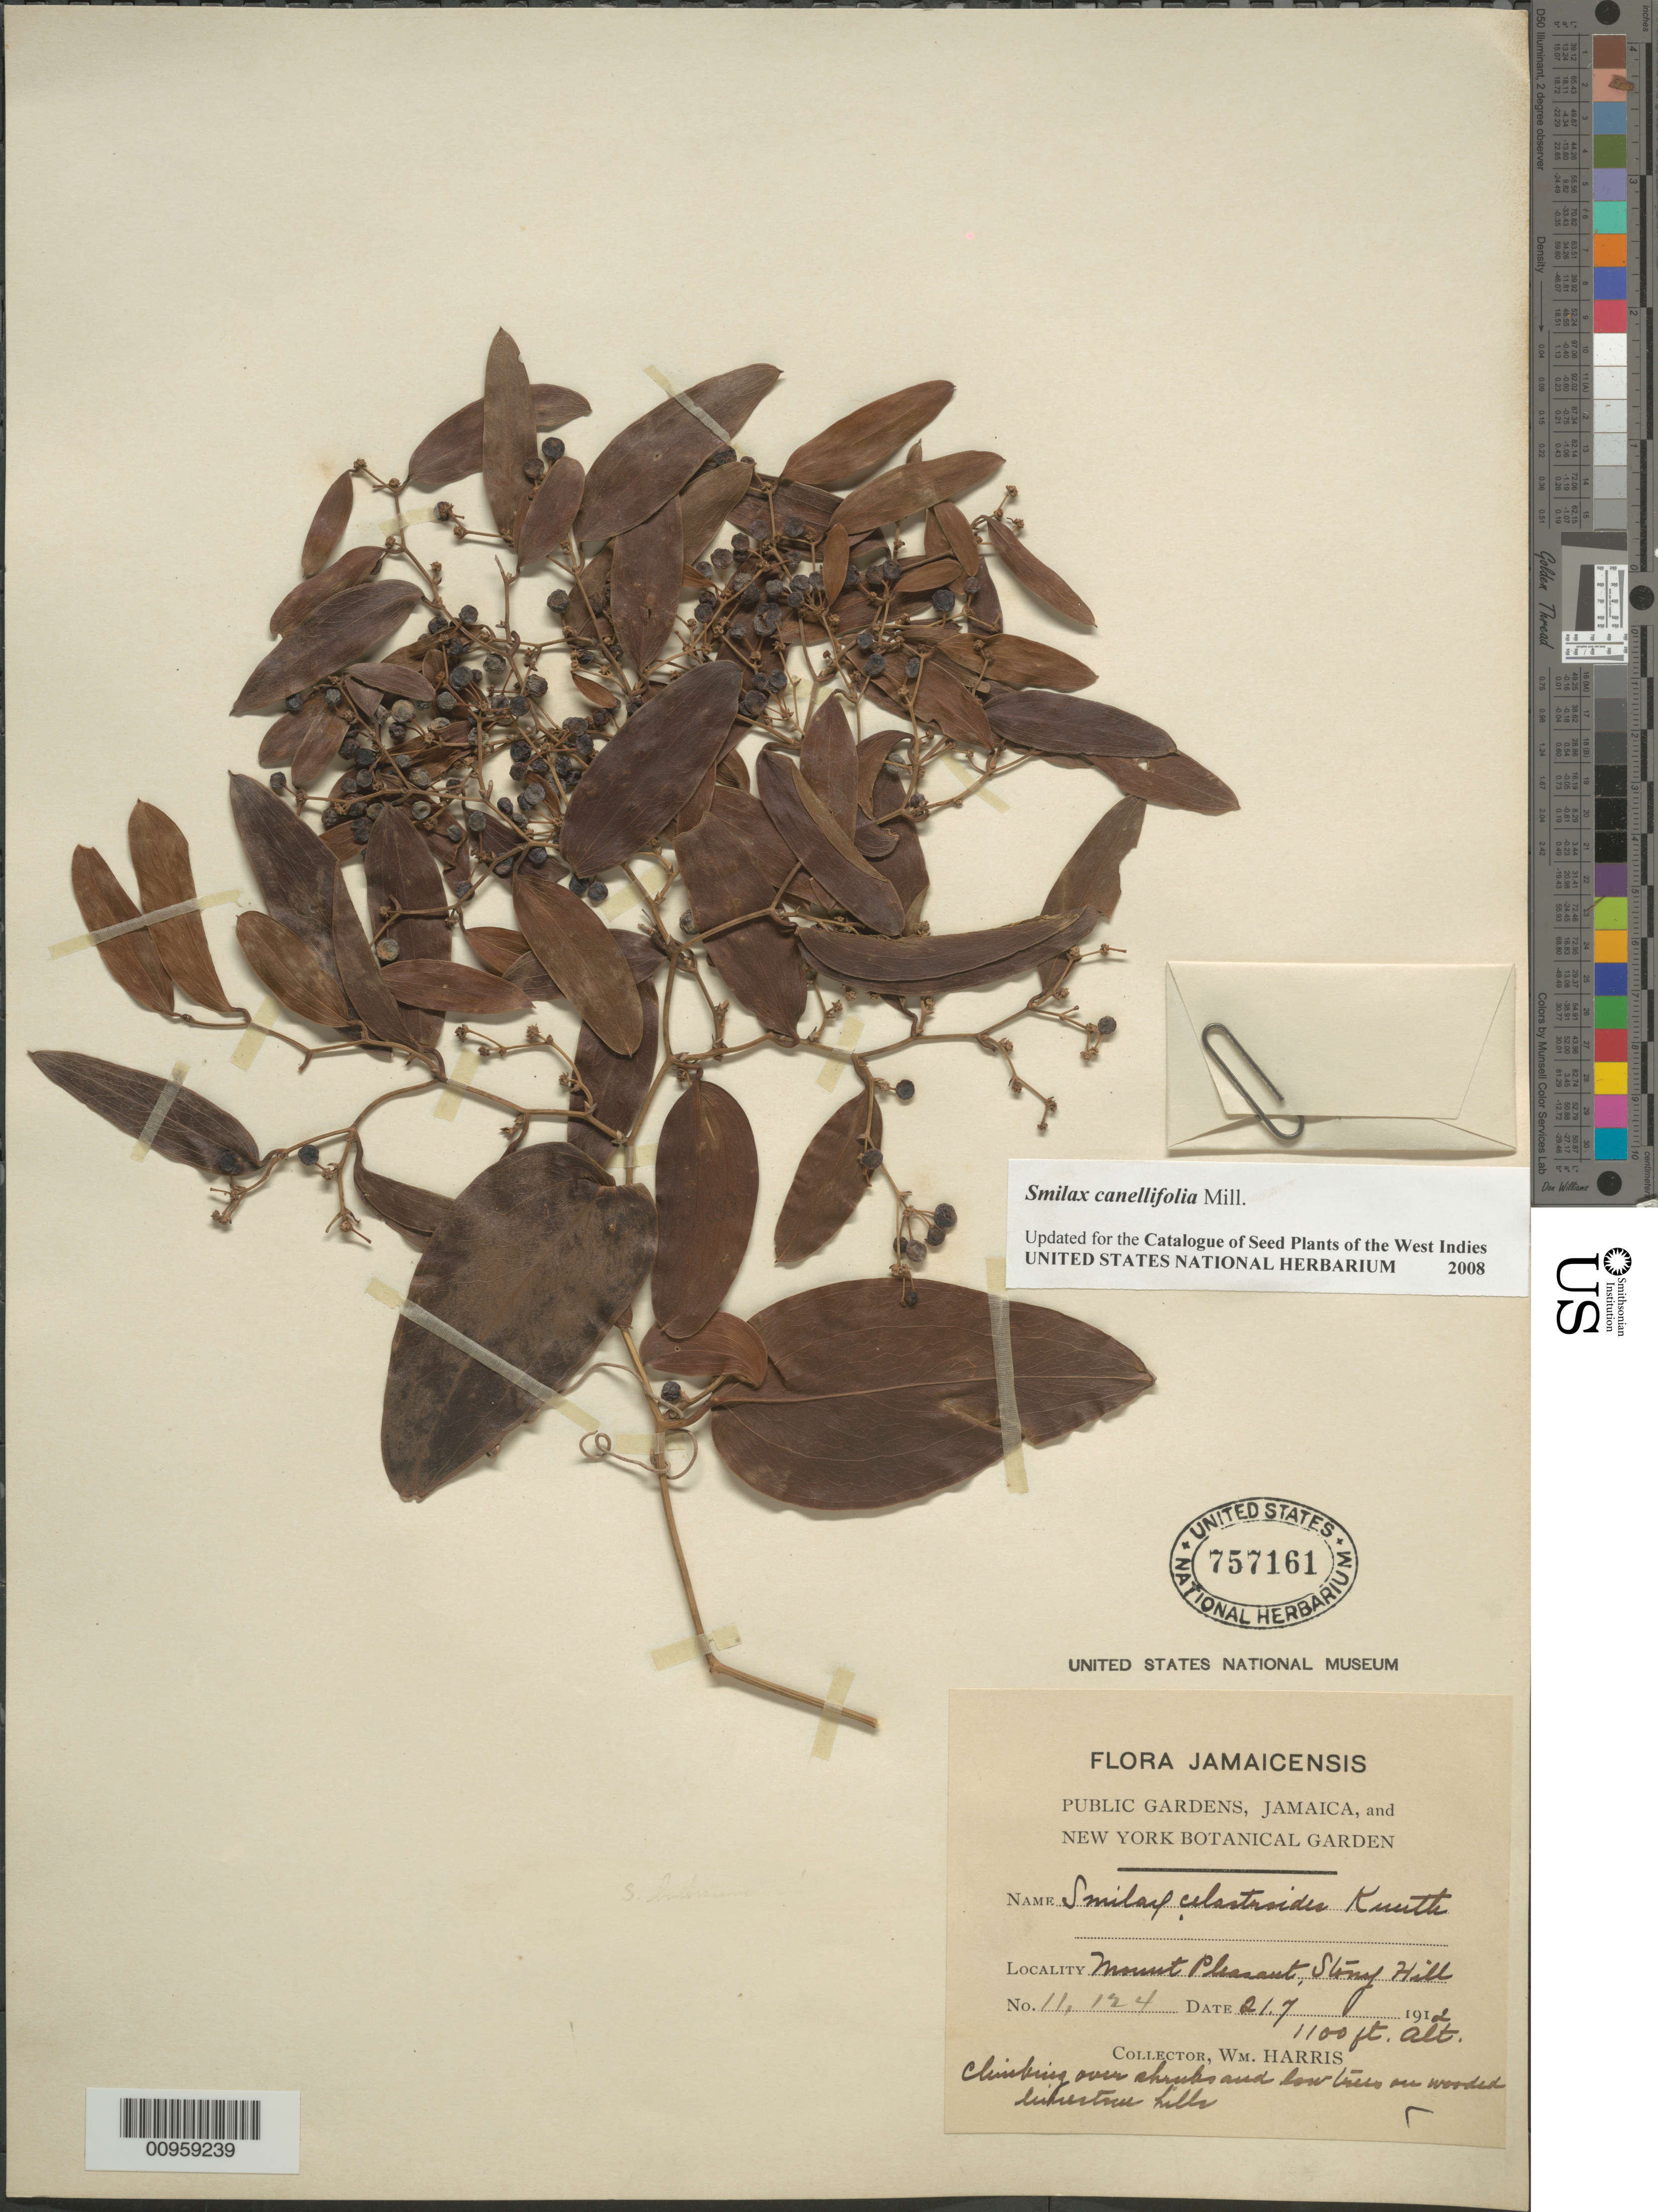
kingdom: Plantae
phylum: Tracheophyta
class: Liliopsida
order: Liliales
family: Smilacaceae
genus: Smilax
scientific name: Smilax canellifolia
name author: Mill.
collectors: W. H. Harris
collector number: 11124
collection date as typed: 21 Jul 1912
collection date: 1912-07-21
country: Jamaica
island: Jamaica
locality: Mount Pleasant, Stony Hill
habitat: Climbing over shrubs and low trees on wooded limestone hills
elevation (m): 335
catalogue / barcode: US 757161